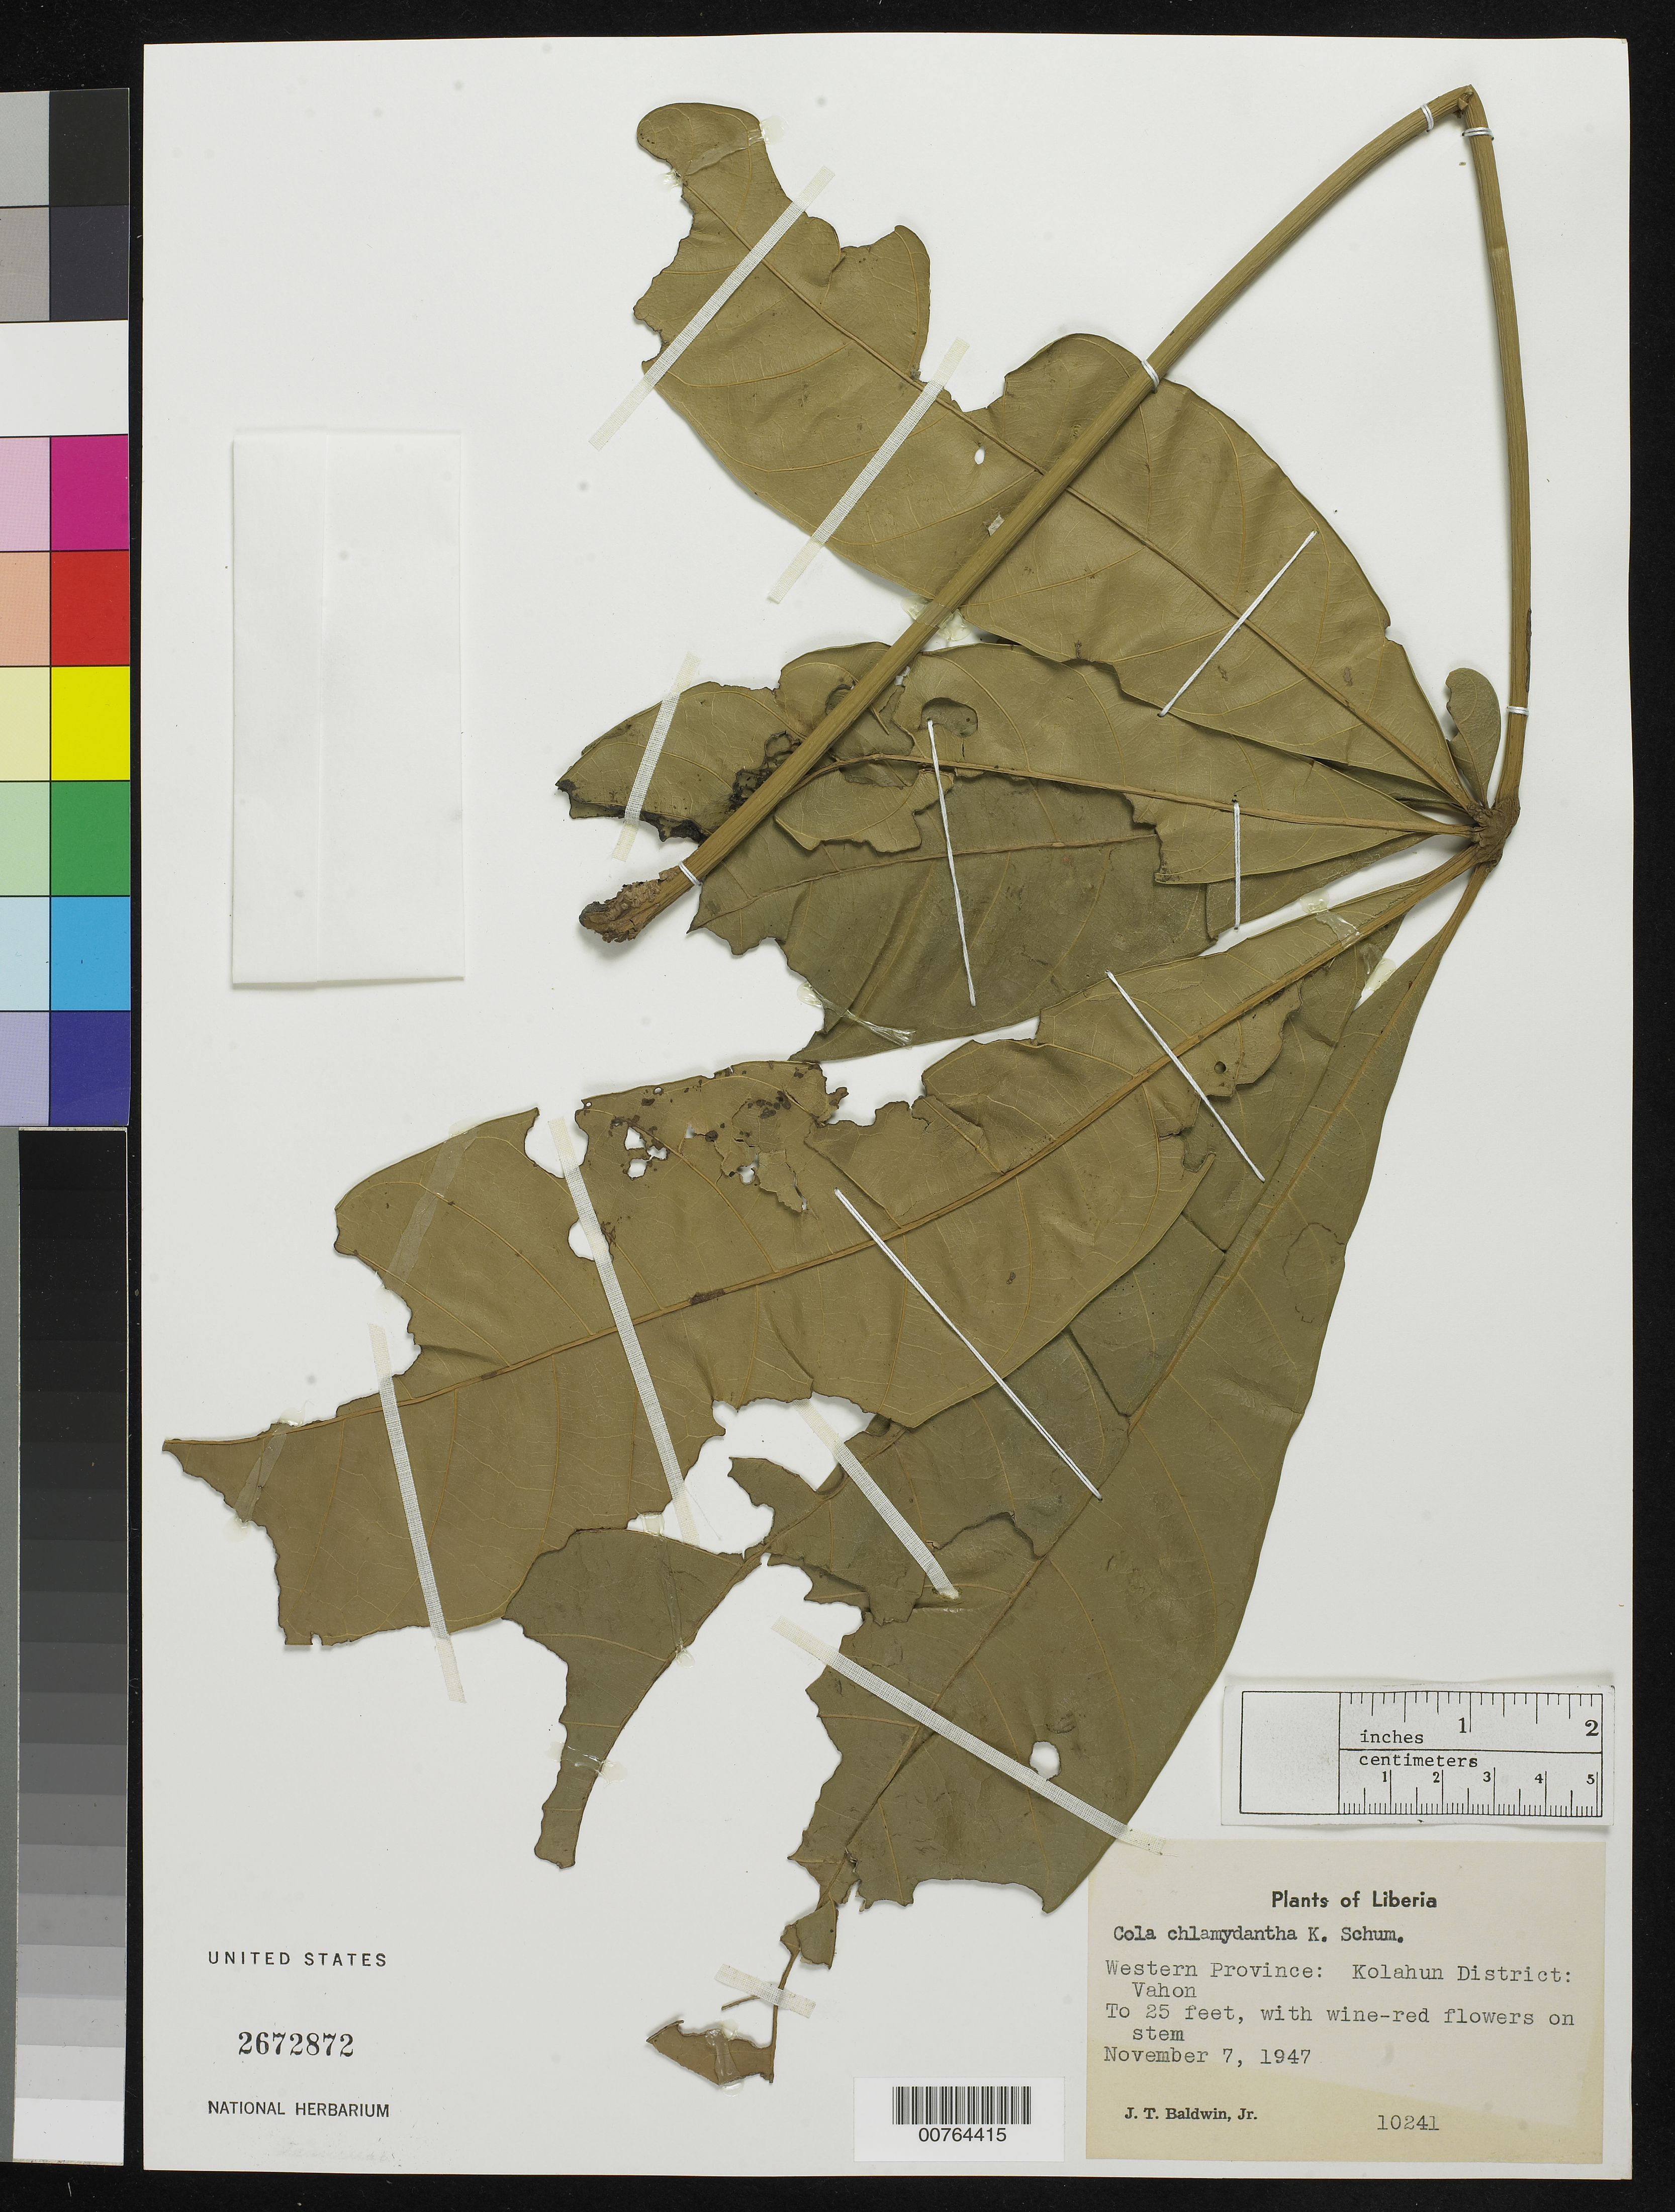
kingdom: Plantae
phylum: Tracheophyta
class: Magnoliopsida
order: Malvales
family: Malvaceae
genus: Cola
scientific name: Cola chlamydantha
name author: K. Schum.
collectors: J. T. Baldwin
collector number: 10241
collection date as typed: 07 Nov 1947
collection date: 1947-11-07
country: Liberia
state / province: Lofa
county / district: Vahon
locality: Western Province: Kolahun District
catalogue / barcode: US 2672872